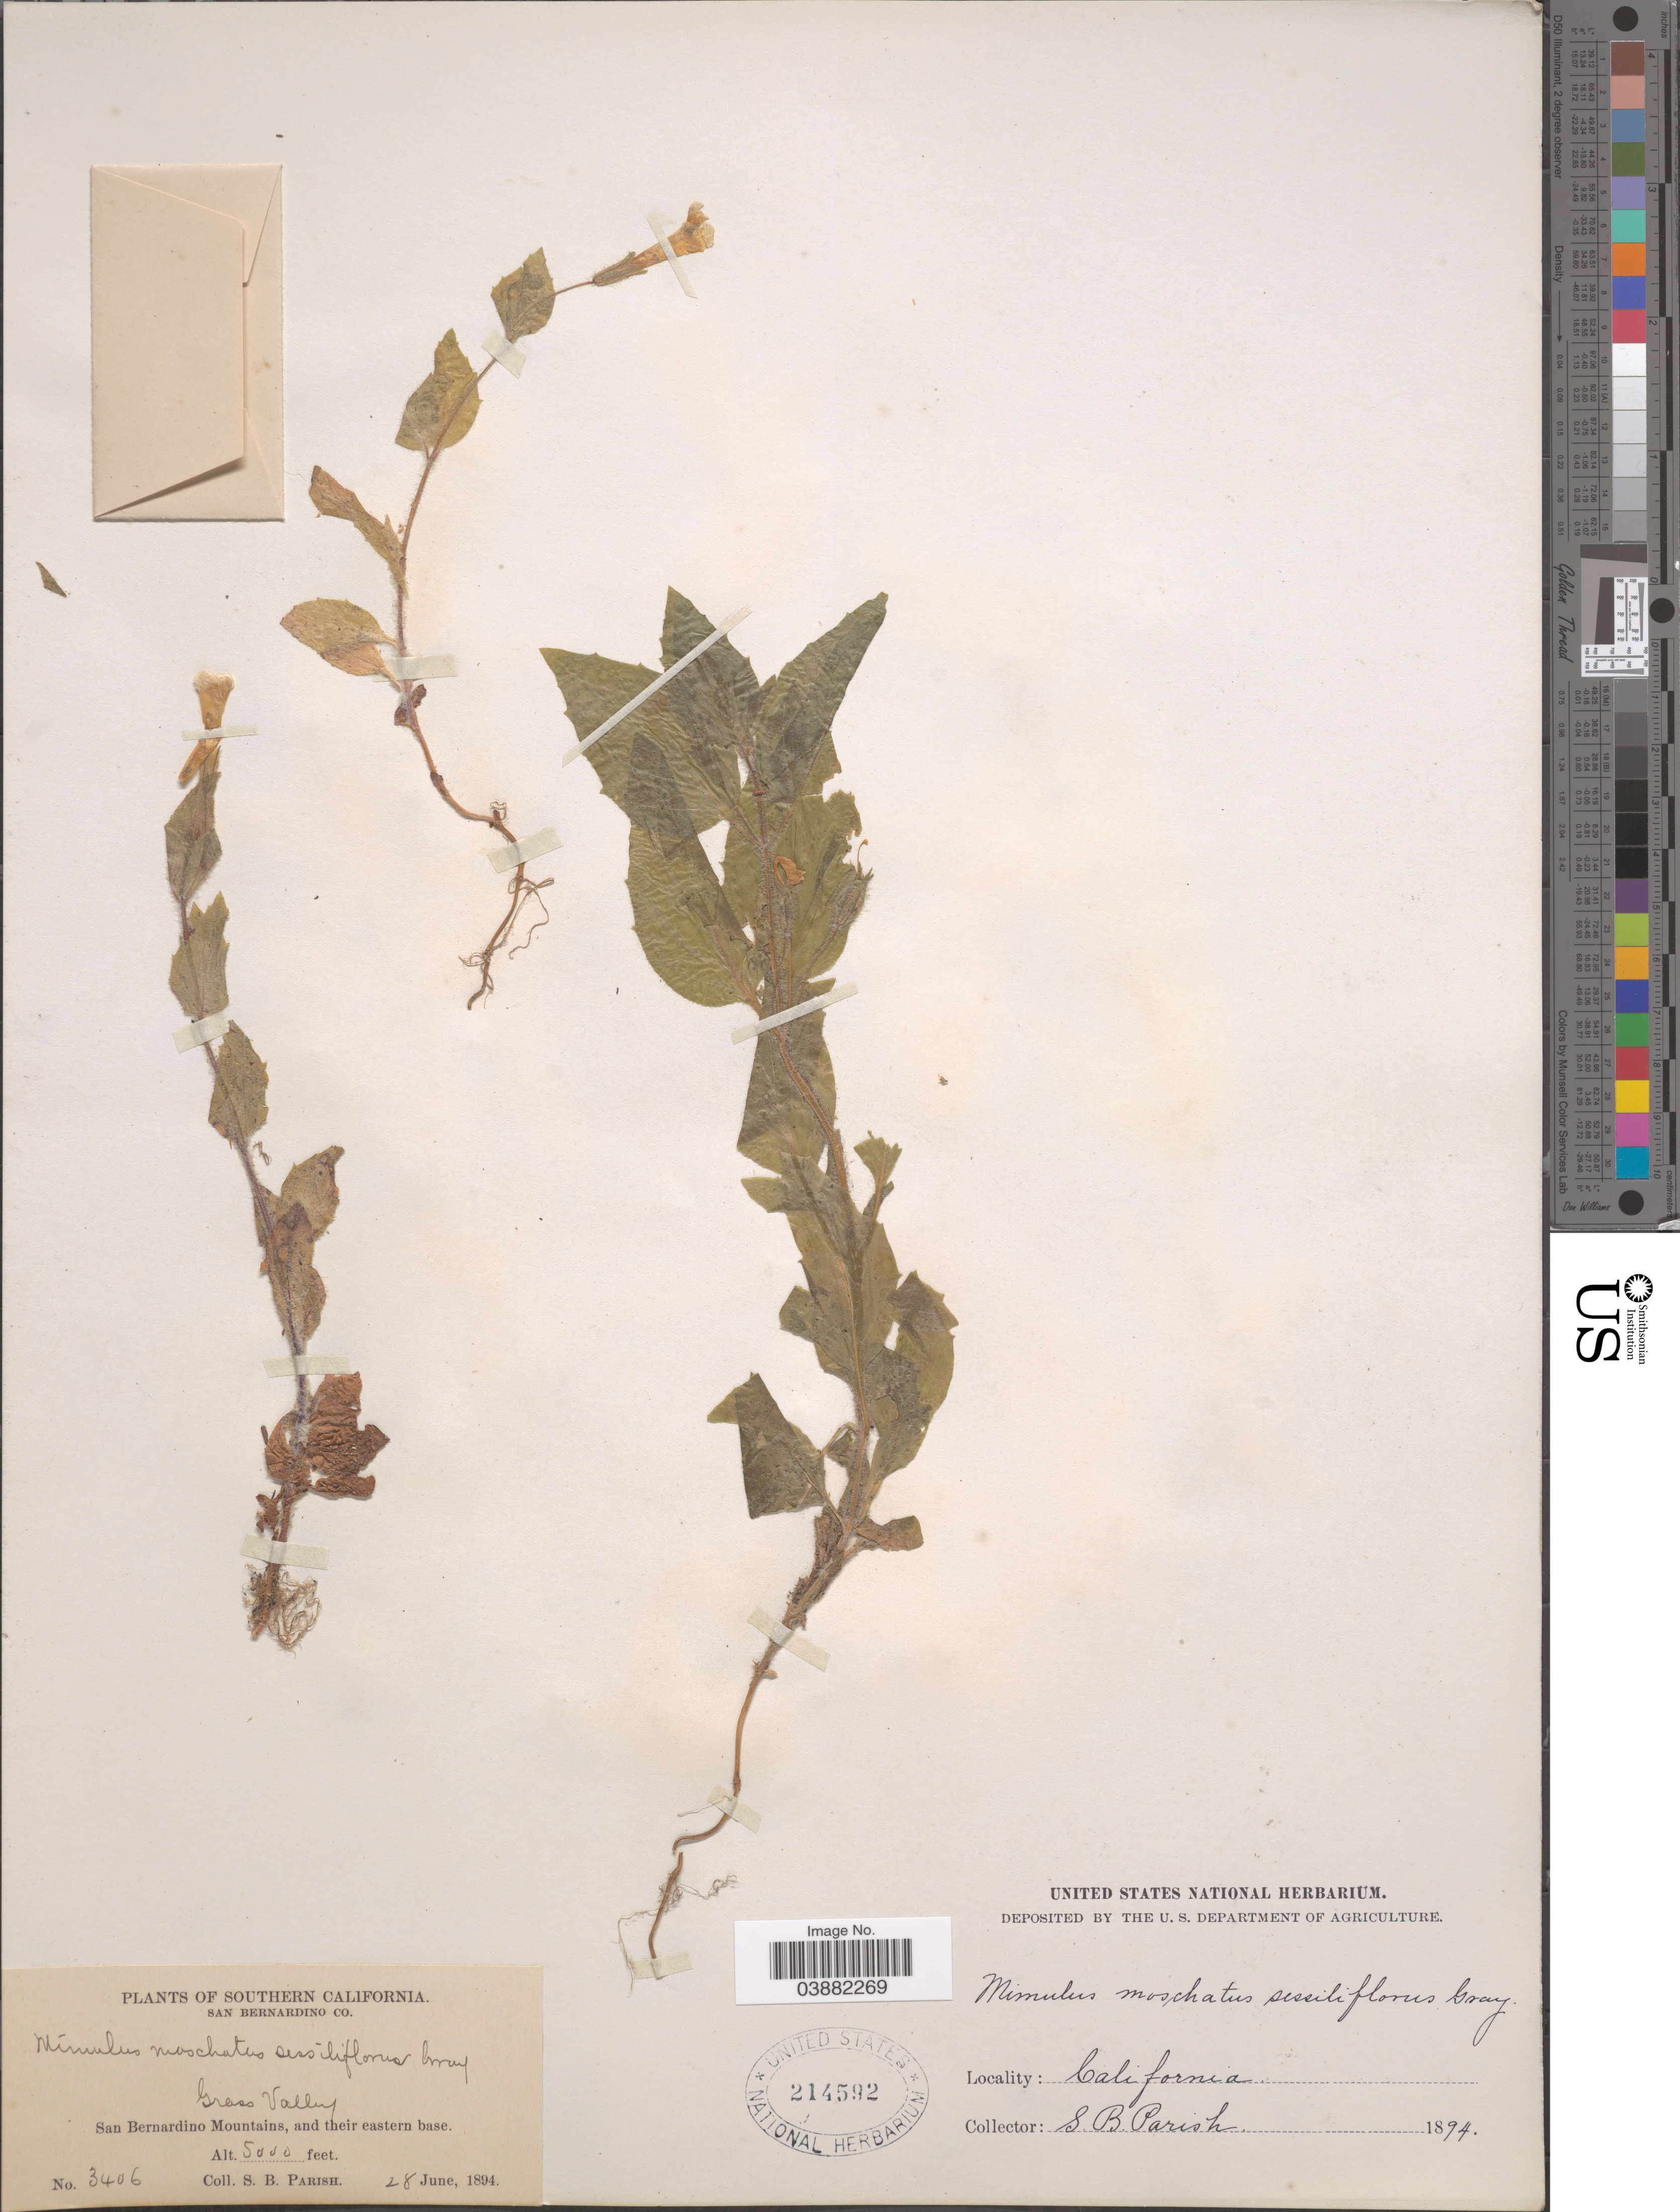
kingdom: Plantae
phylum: Tracheophyta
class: Magnoliopsida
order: Lamiales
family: Phrymaceae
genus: Mimulus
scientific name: Mimulus moschatus var. sessilifolius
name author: A. Gray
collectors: S. B. Parish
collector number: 3406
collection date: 1894-06-28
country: United States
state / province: California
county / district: San Bernardino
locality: Southern California. San Bernardino Co. Grass Valley. San Bernardino Mountains, and their eastern base.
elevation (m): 1524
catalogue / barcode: US 214592